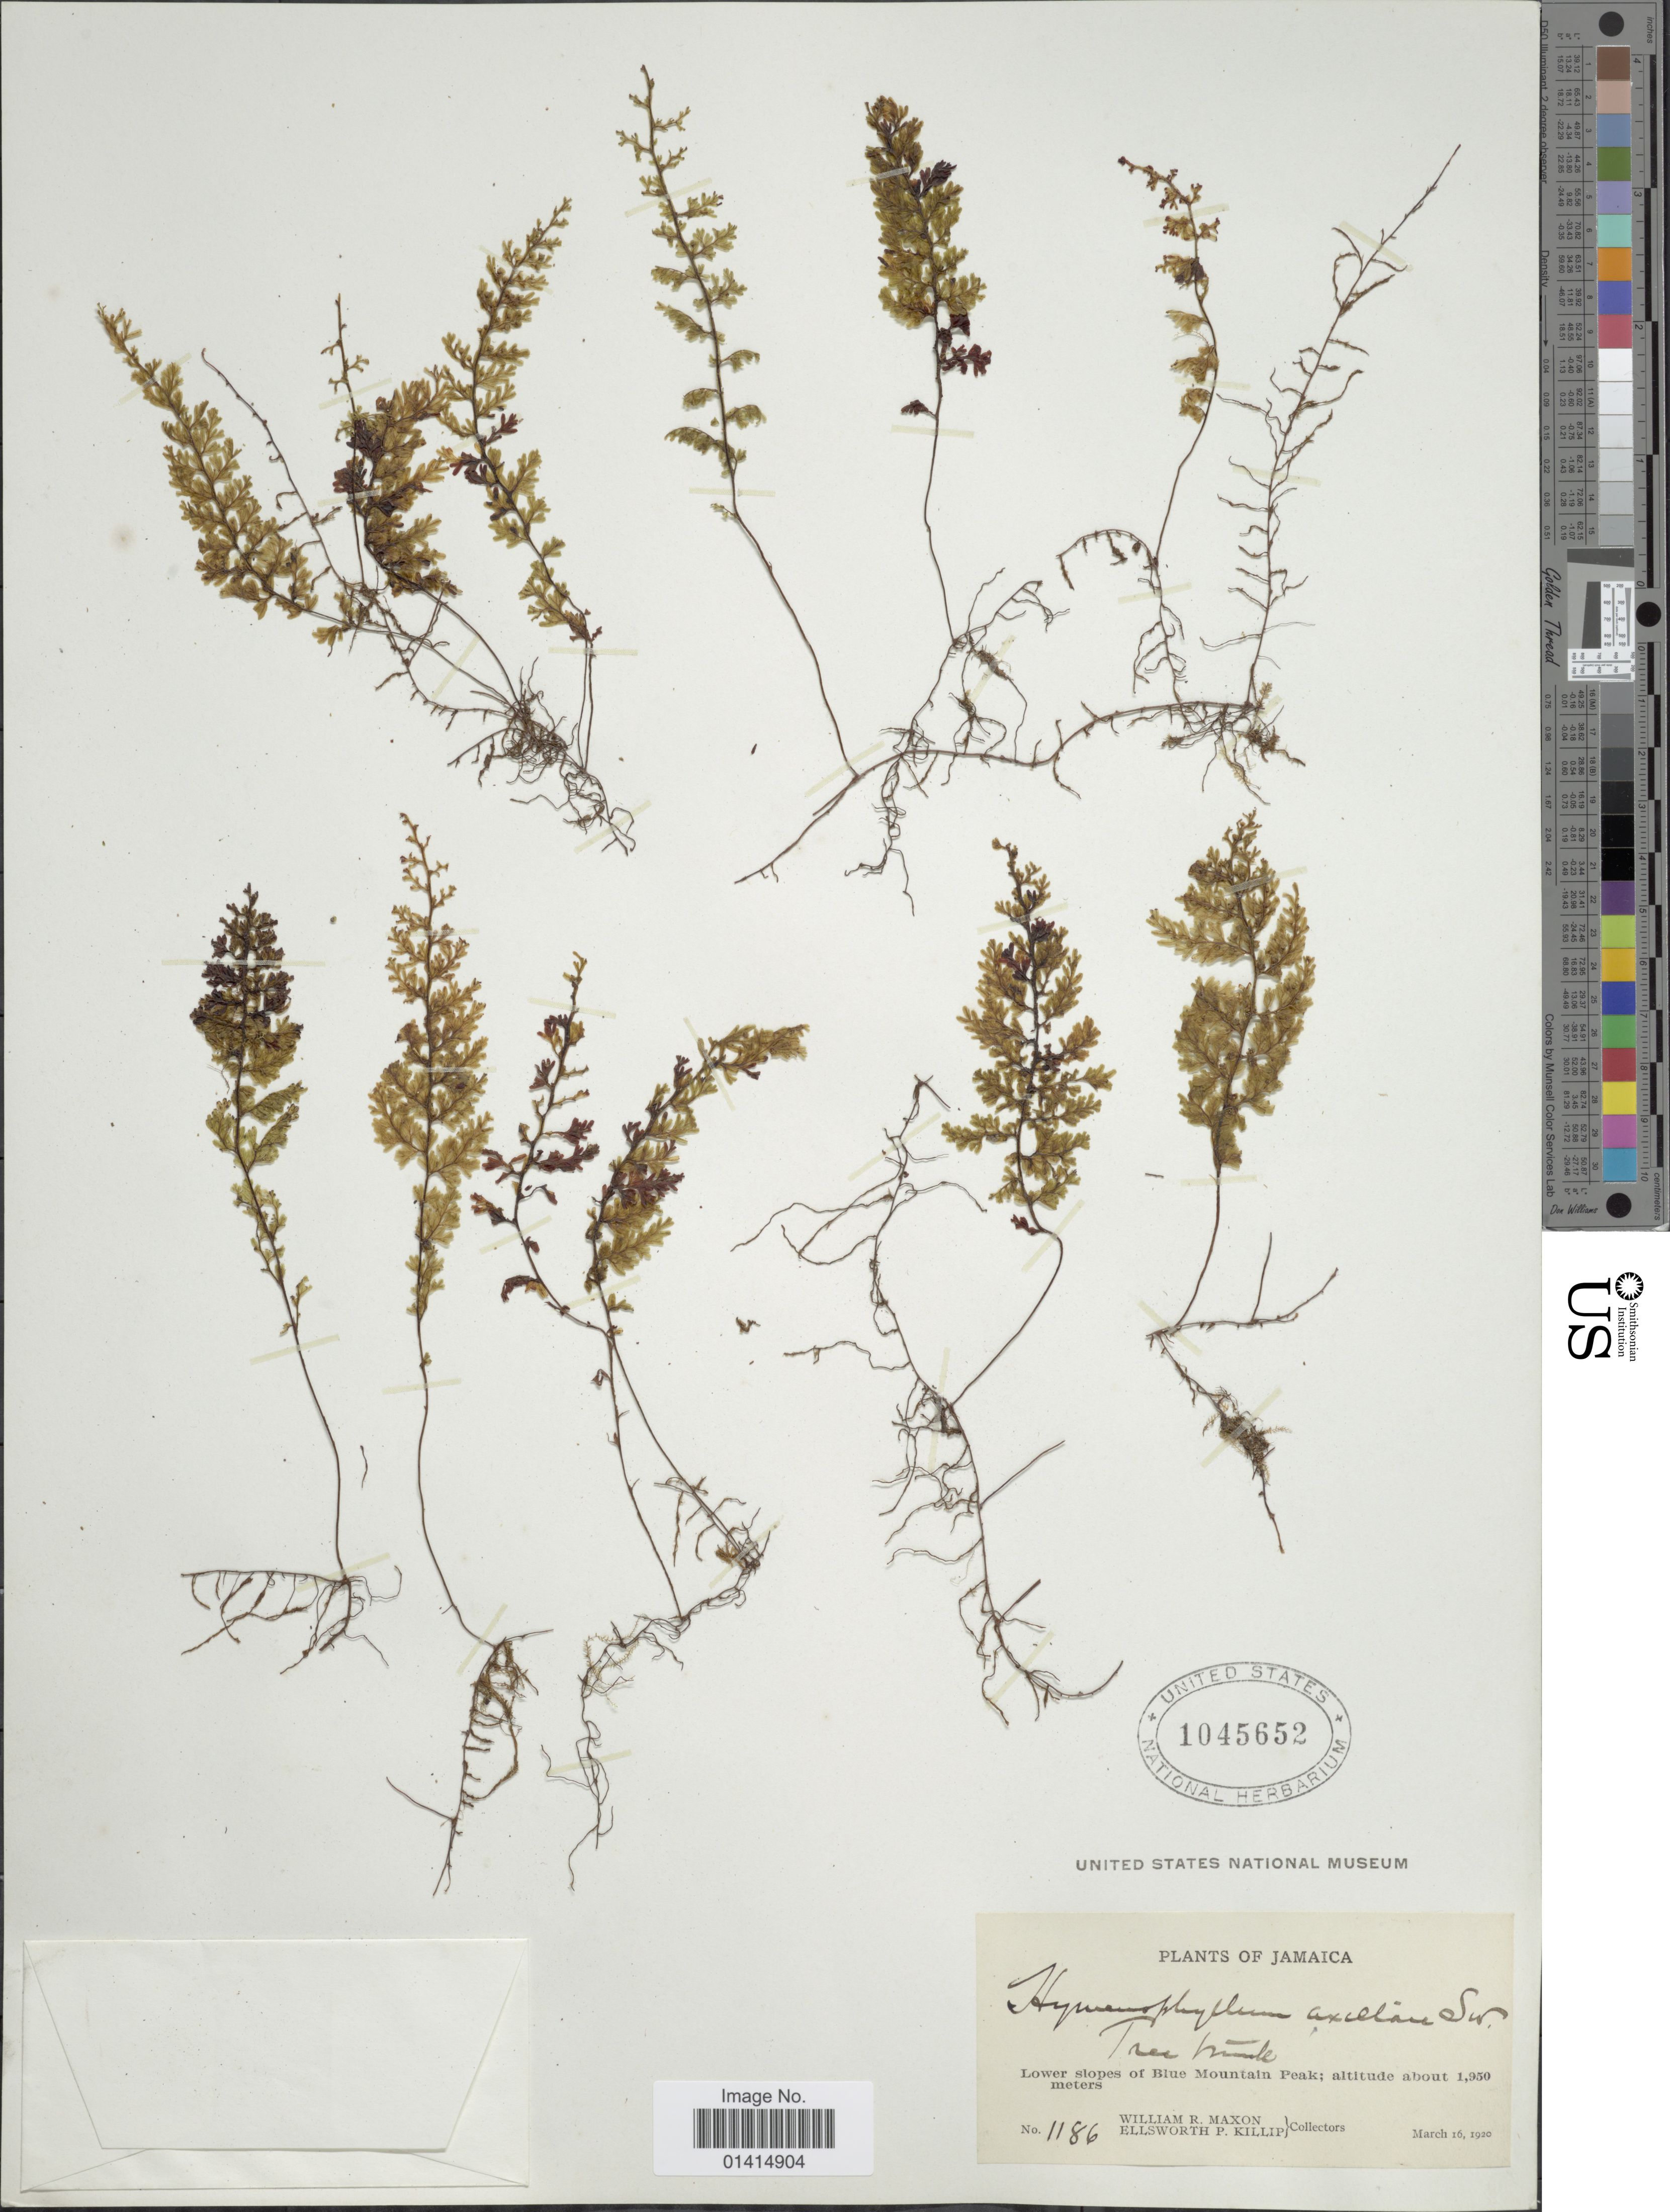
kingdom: Plantae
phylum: Tracheophyta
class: Polypodiopsida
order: Hymenophyllales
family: Hymenophyllaceae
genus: Hymenophyllum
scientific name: Hymenophyllum axillare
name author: Sw.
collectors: W. R. Maxon & E. P. Killip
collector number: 1186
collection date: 1920-03-16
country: Jamaica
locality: Lower slopes of Blue Mountains Peak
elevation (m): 1950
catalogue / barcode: US 1045652